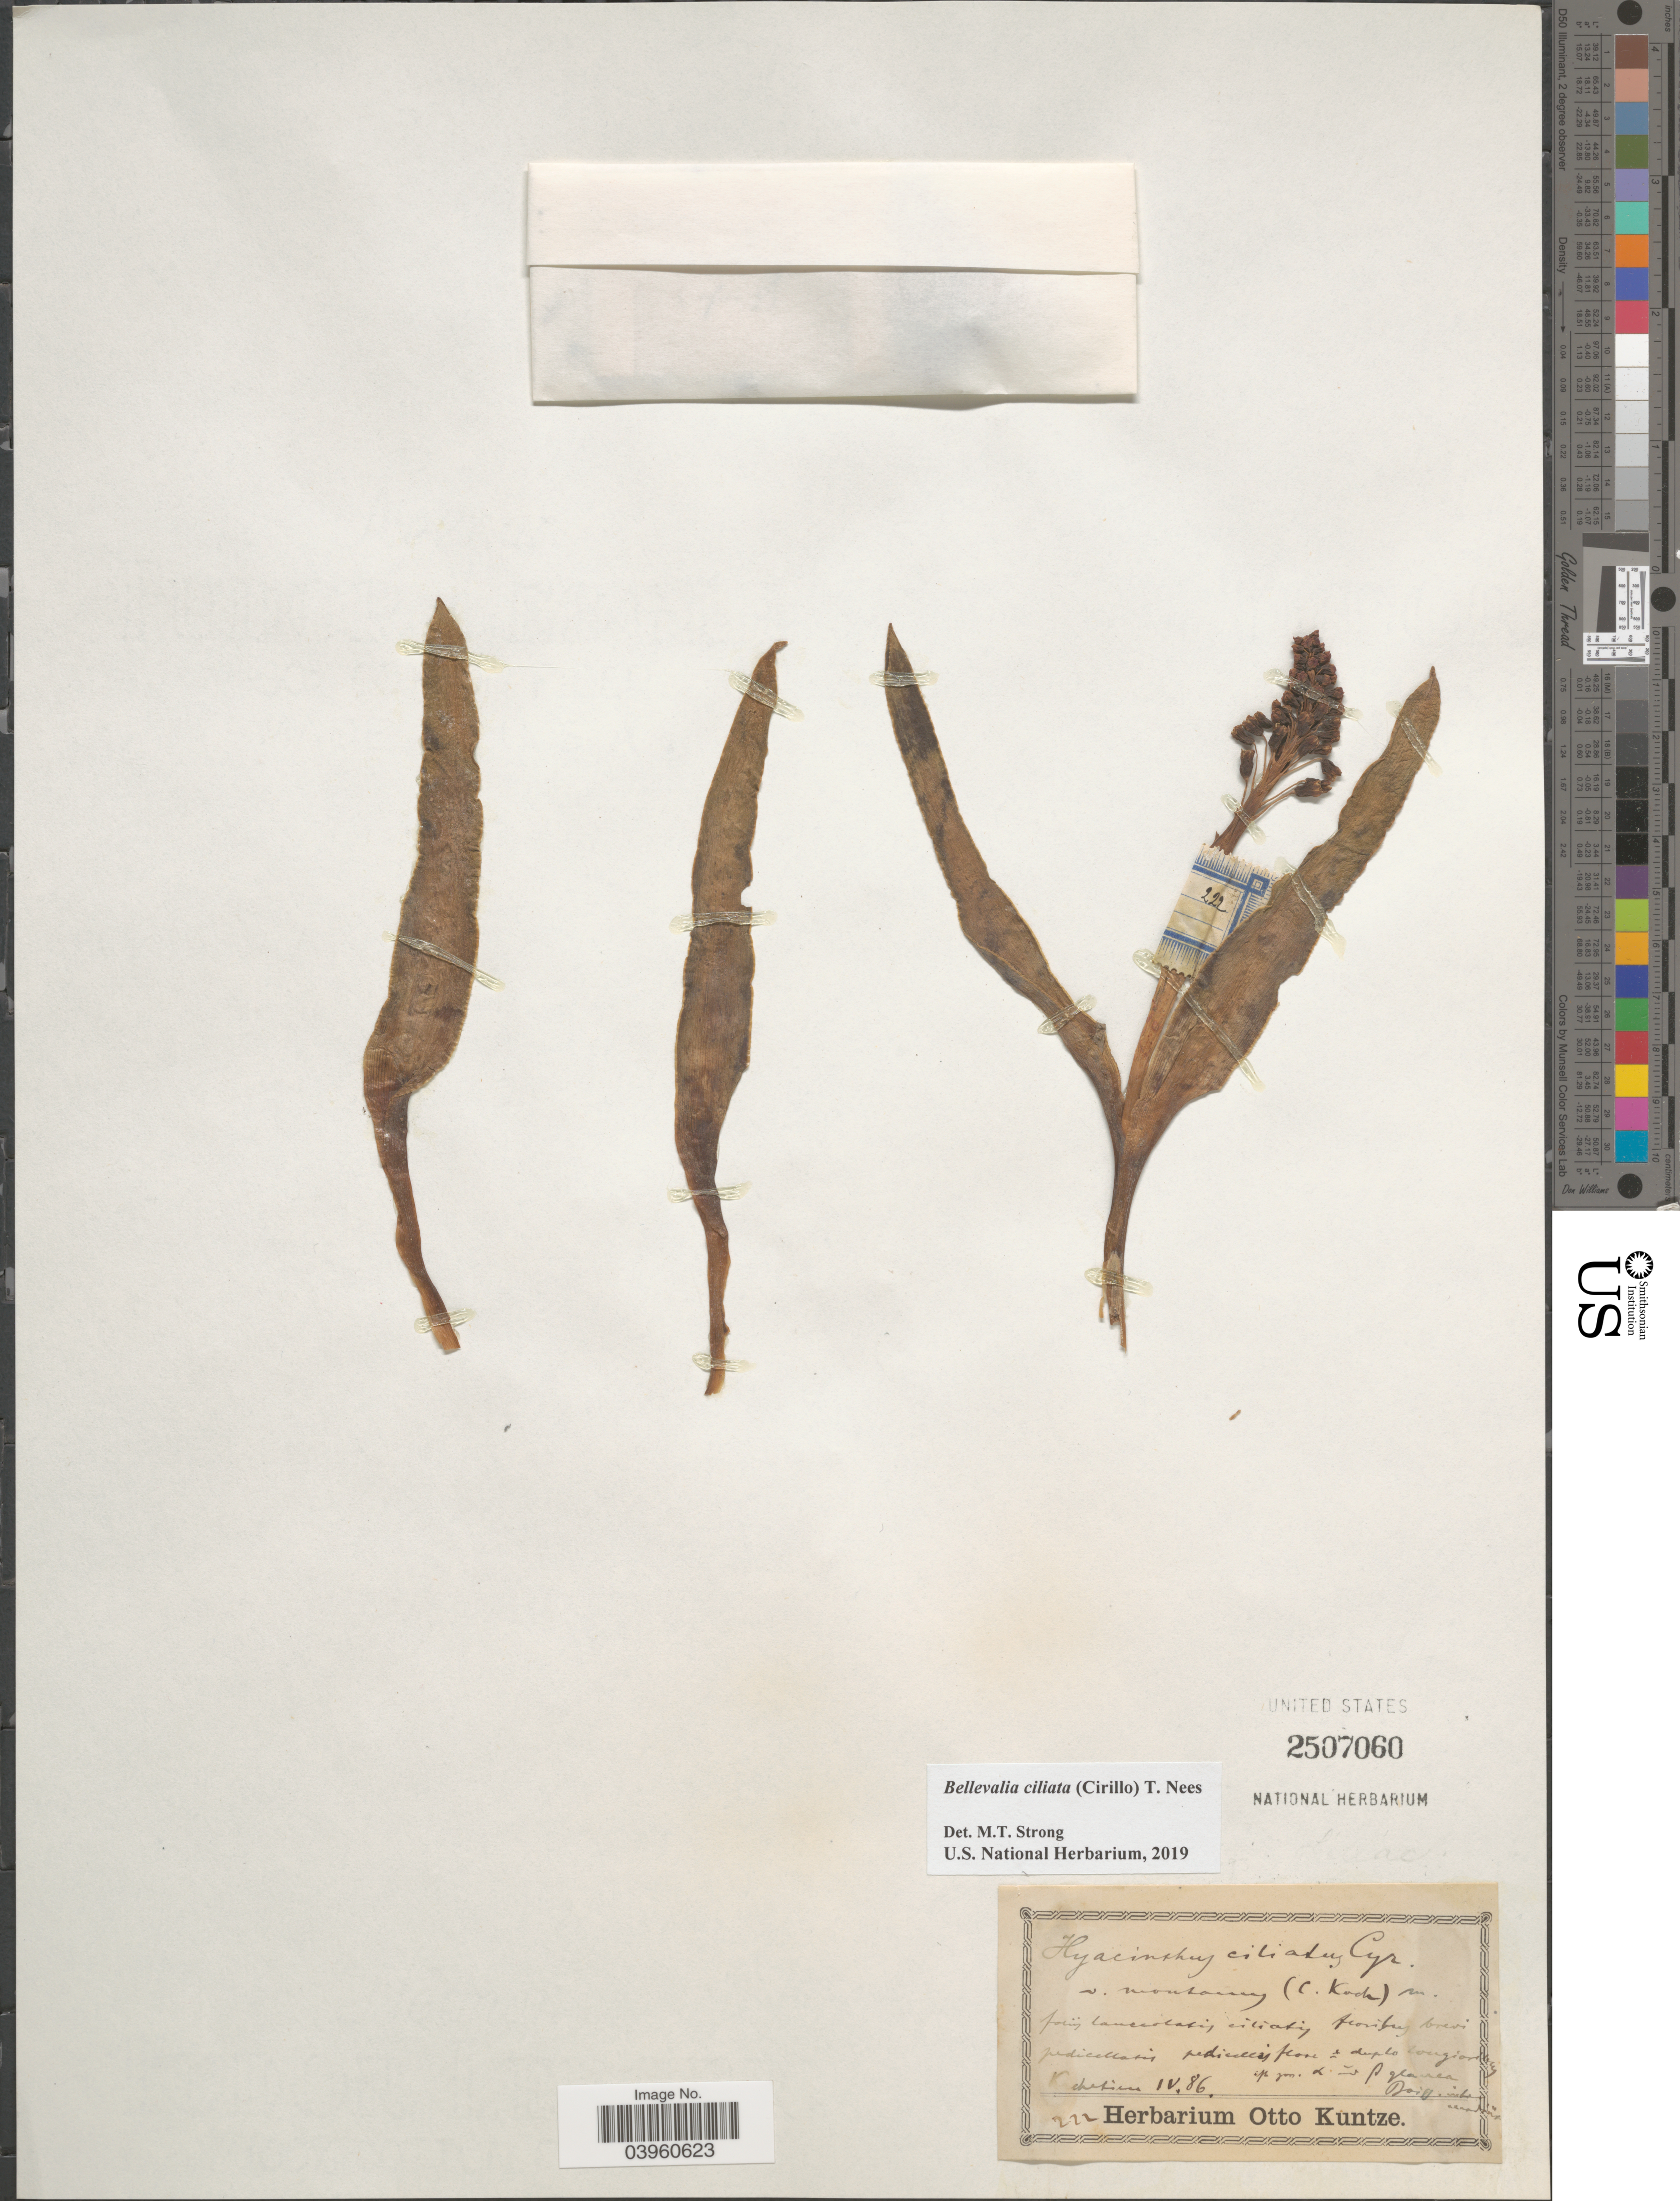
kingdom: Plantae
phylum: Tracheophyta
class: Liliopsida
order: Asparagales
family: Asparagaceae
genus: Bellevalia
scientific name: Bellevalia ciliata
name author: (Cirillo) T. Nees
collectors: ex herb. Otto Kuntze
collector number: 222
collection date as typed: Transcribed d/m/y: /4/86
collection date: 1886-04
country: Georgia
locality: Kachetien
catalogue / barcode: US 2507060